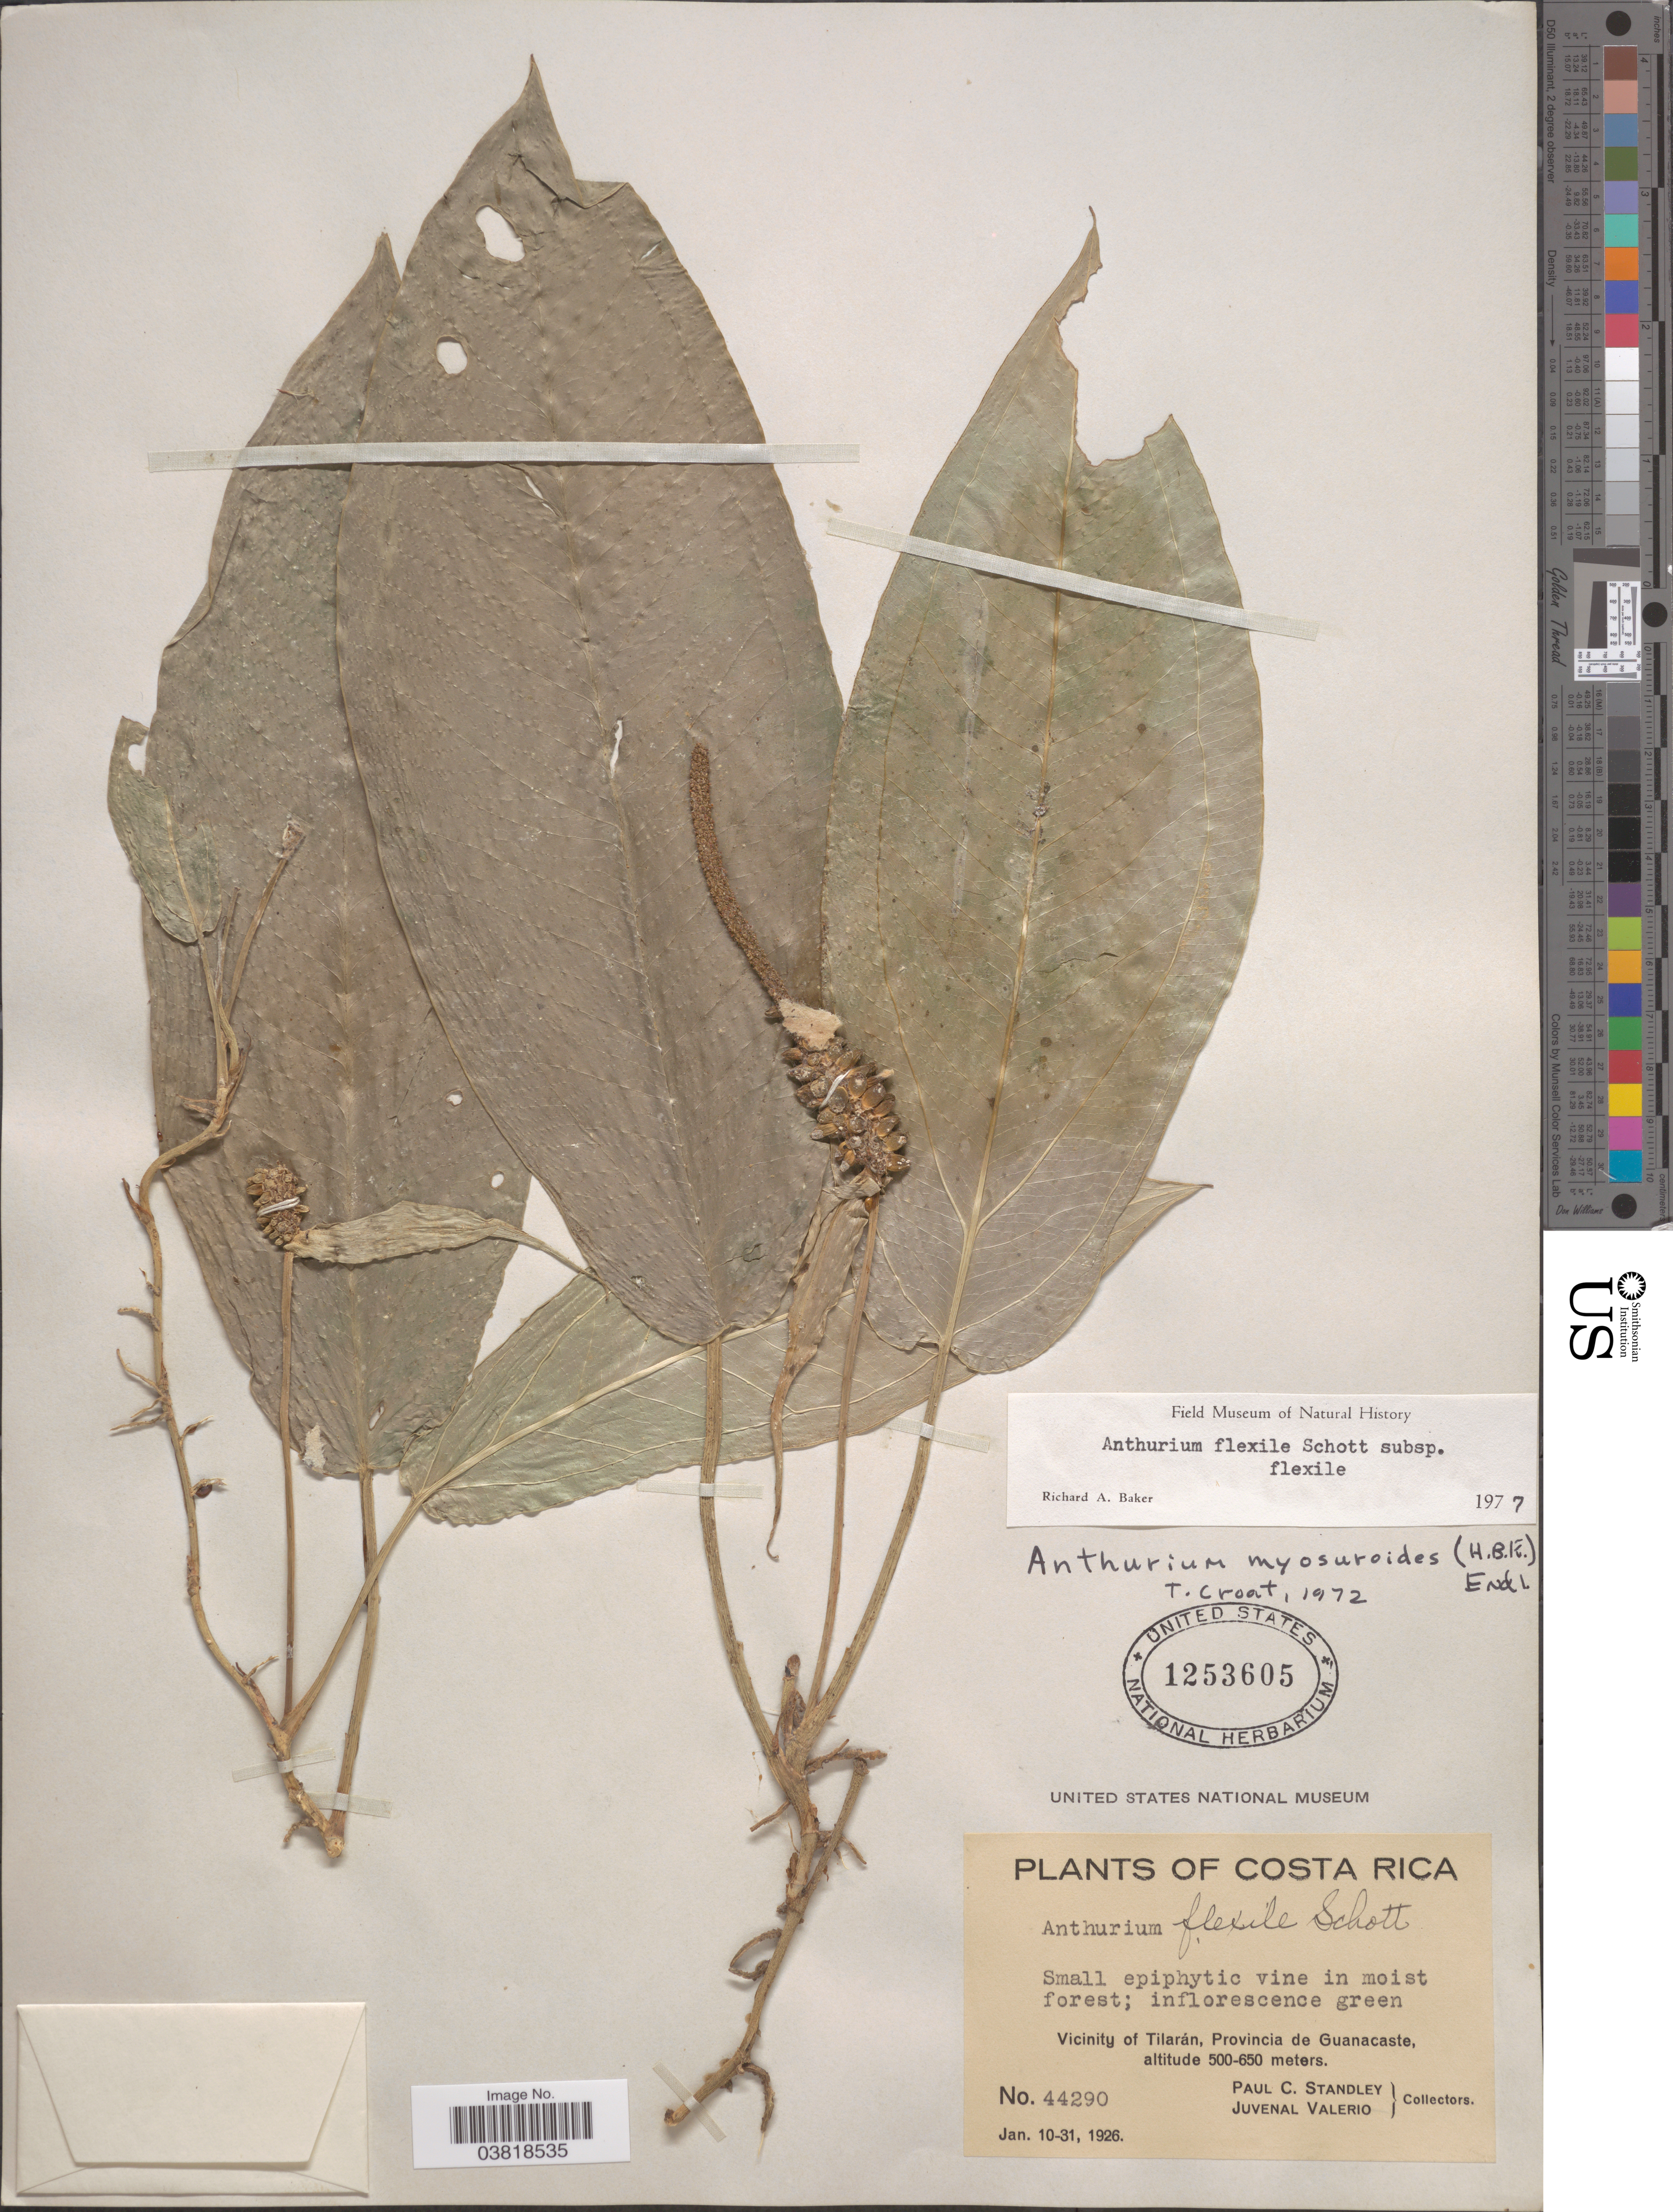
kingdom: Plantae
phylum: Tracheophyta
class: Liliopsida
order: Alismatales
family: Araceae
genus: Anthurium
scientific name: Anthurium flexile subsp. flexile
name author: Schott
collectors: P. C. Standley & J. Valerio R.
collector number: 44290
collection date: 1926-01-10/1926-01-31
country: Costa Rica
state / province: Guanacaste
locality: Vicinity of Tilarán.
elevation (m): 500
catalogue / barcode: US 1253605